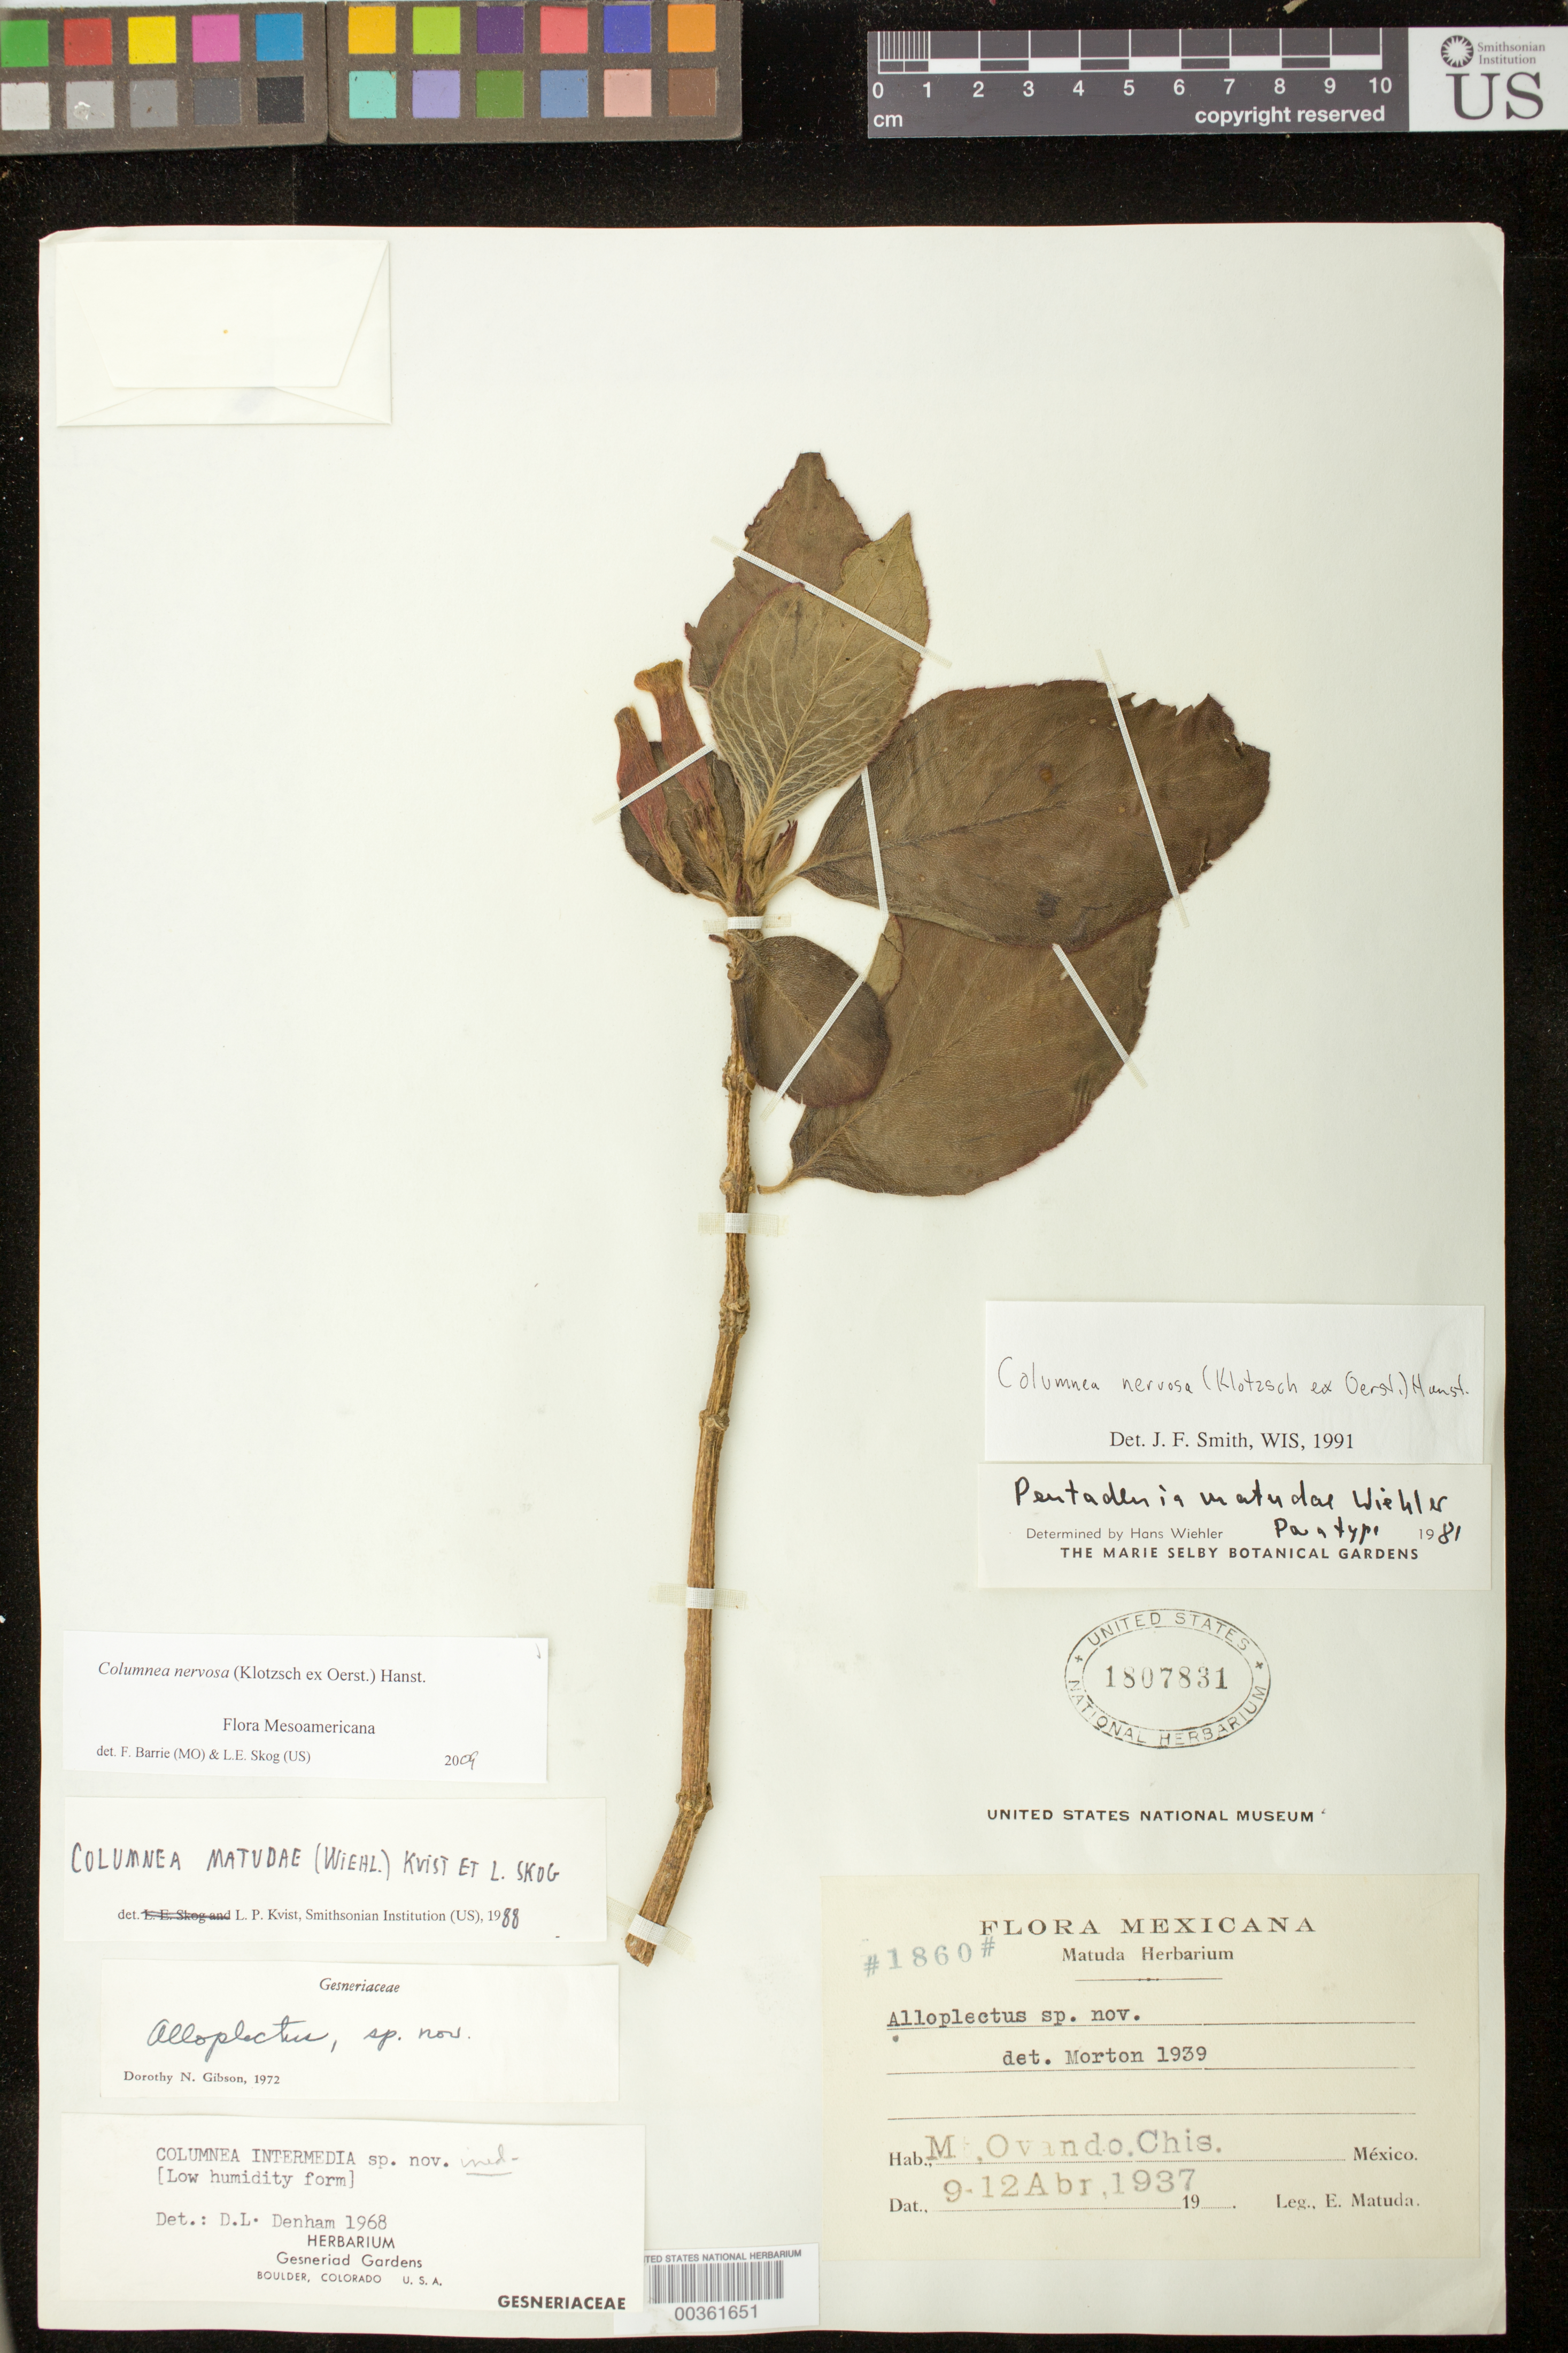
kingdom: Plantae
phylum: Tracheophyta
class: Magnoliopsida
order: Lamiales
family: Gesneriaceae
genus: Columnea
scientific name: Columnea nervosa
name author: (Klotzsch ex Oerst.) Hanst.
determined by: Barrie, F. R.; Skog, Laurence E.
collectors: E. Matuda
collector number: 1860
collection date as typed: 9-12 Apr 1937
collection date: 1937-04-09/1937-04-12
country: Mexico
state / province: Chiapas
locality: Mt. Ovando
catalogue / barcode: US 1807831